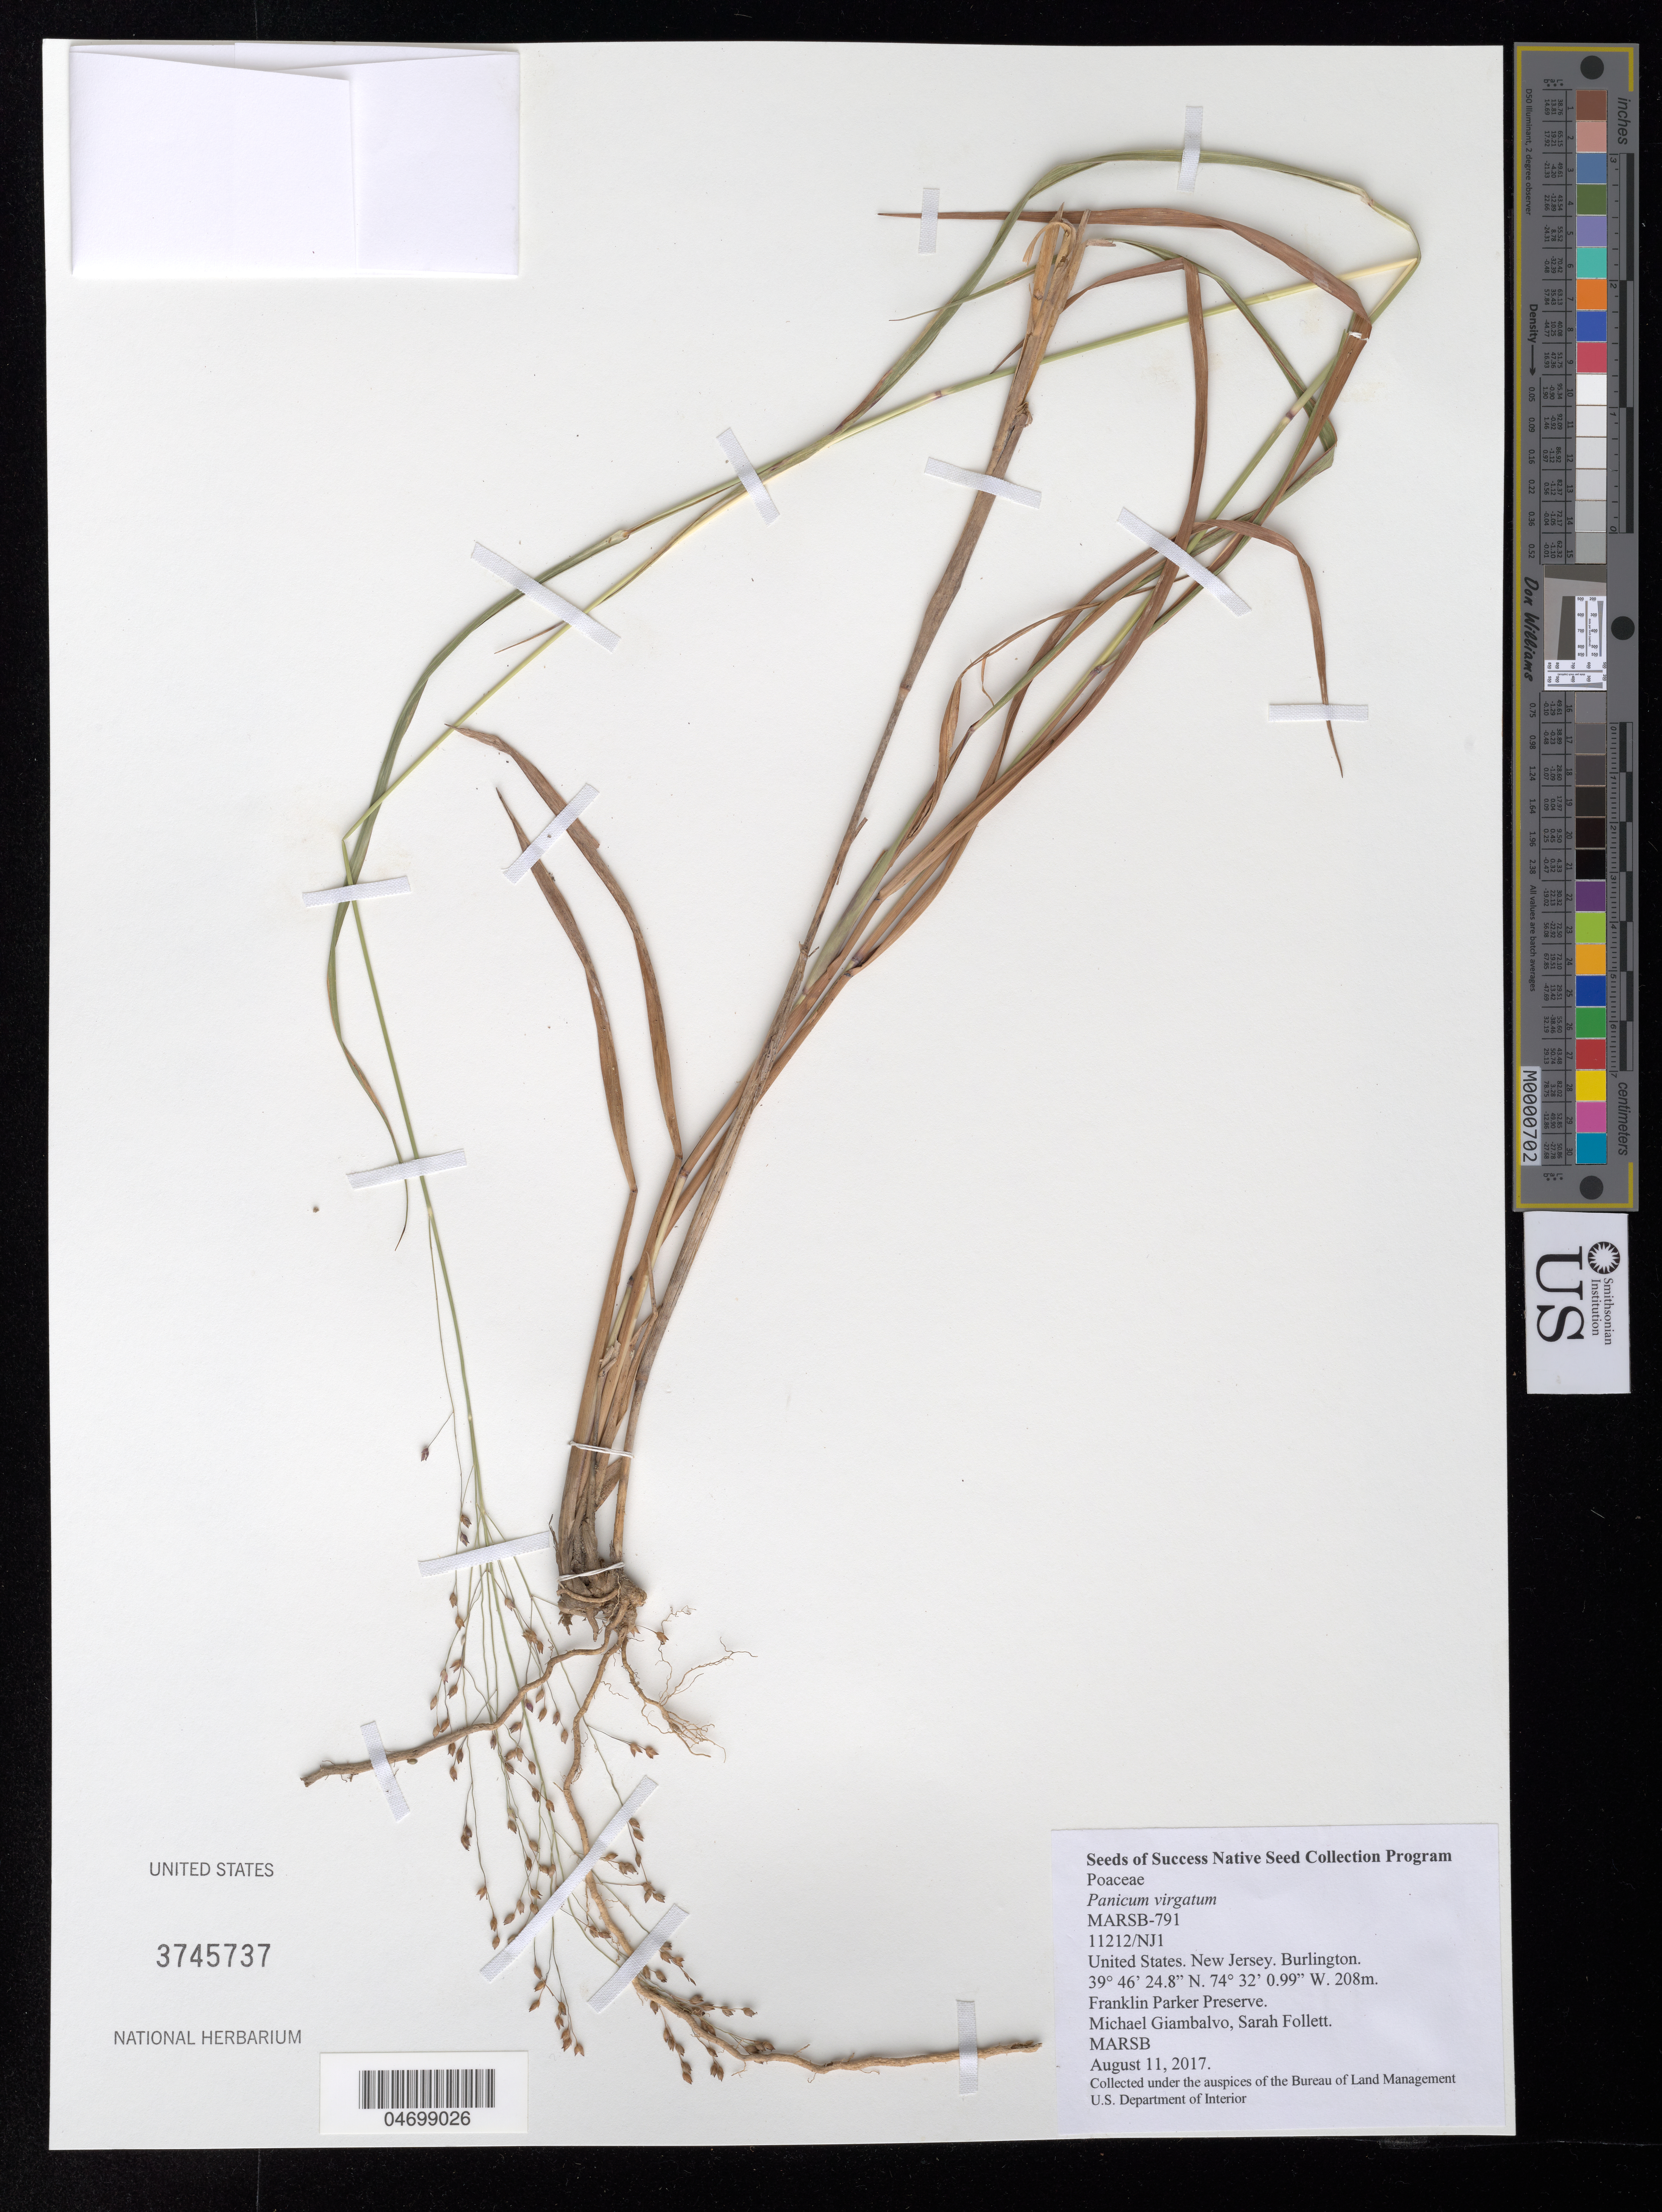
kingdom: Plantae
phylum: Tracheophyta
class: Liliopsida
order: Poales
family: Poaceae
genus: Panicum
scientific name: Panicum virgatum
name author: L.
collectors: M. Giambalvo & S. Follet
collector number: MARSB-791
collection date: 2017-08-10/2017-08-11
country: United States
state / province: New Jersey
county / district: Burlington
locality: Franklin Parker Preserve, Speedwell Entrance. White Trail.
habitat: freshwater meadow/cranberry bog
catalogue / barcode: US 3745737